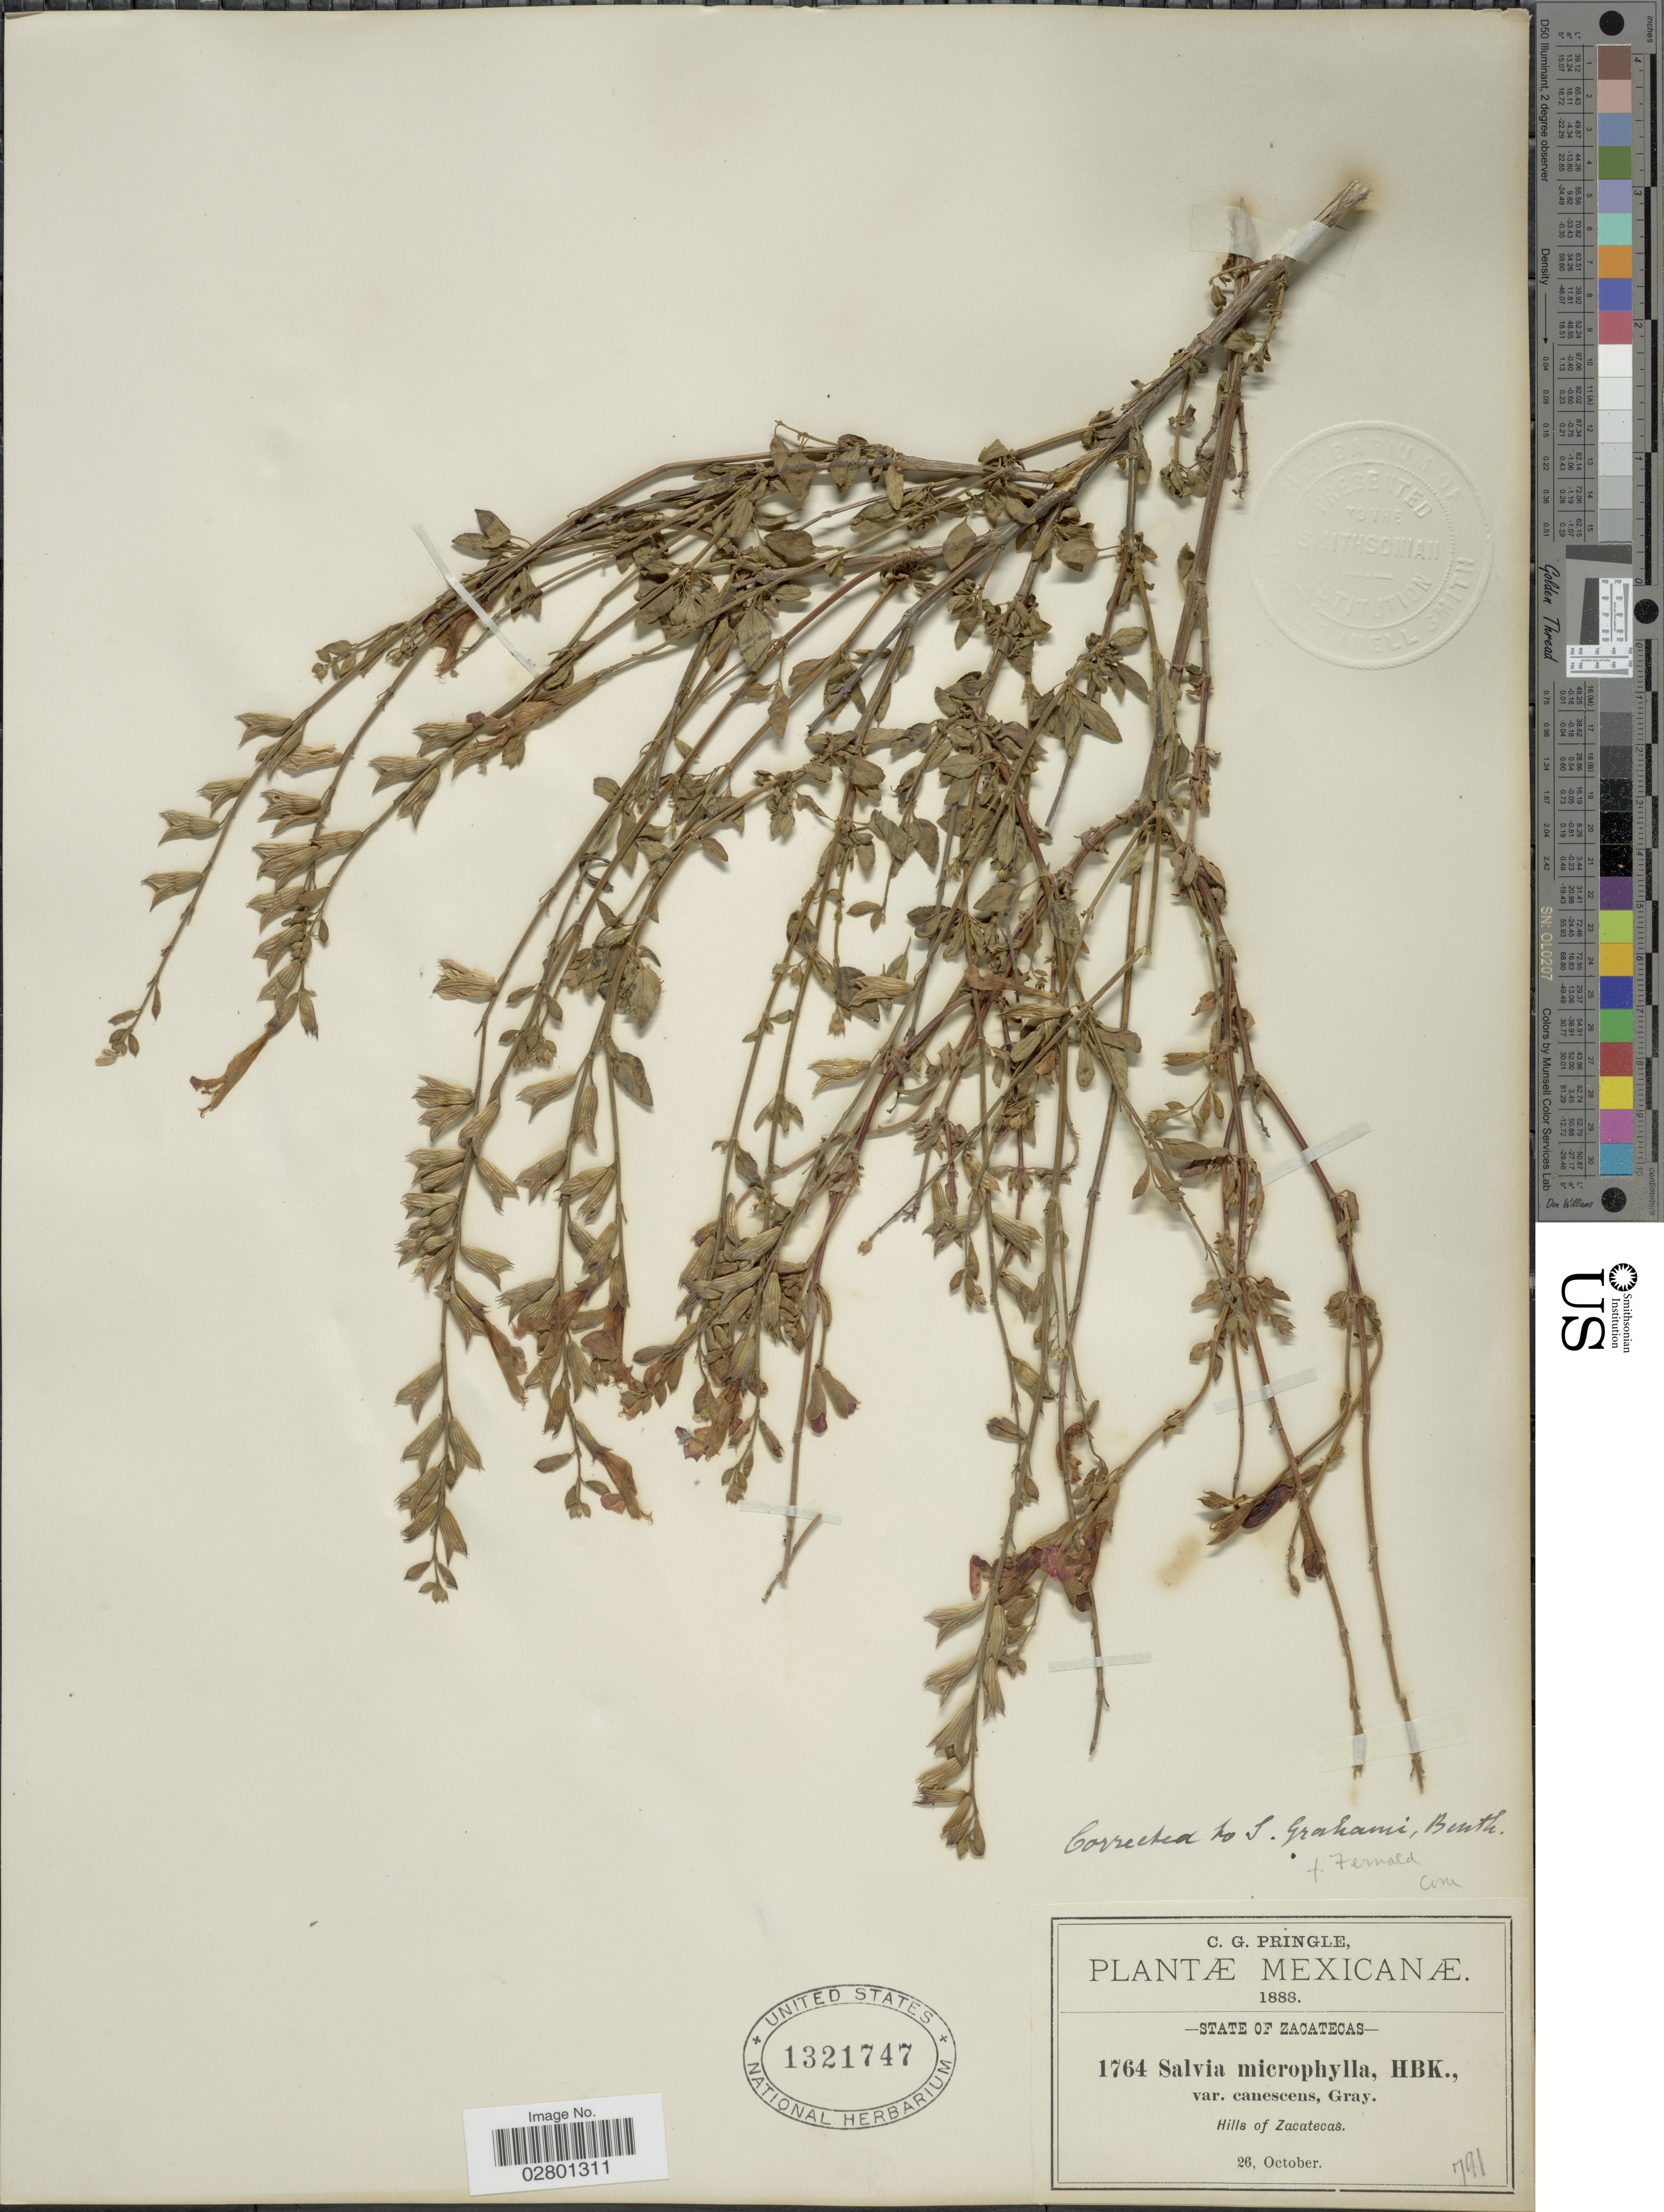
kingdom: Plantae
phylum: Tracheophyta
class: Magnoliopsida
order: Lamiales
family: Lamiaceae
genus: Salvia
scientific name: Salvia grahami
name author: Benth.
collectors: C. G. Pringle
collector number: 1764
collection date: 1888-10-26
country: Mexico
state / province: Zacatecas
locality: Mexicanæ. Hills of Zacatecas.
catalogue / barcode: US 1321747